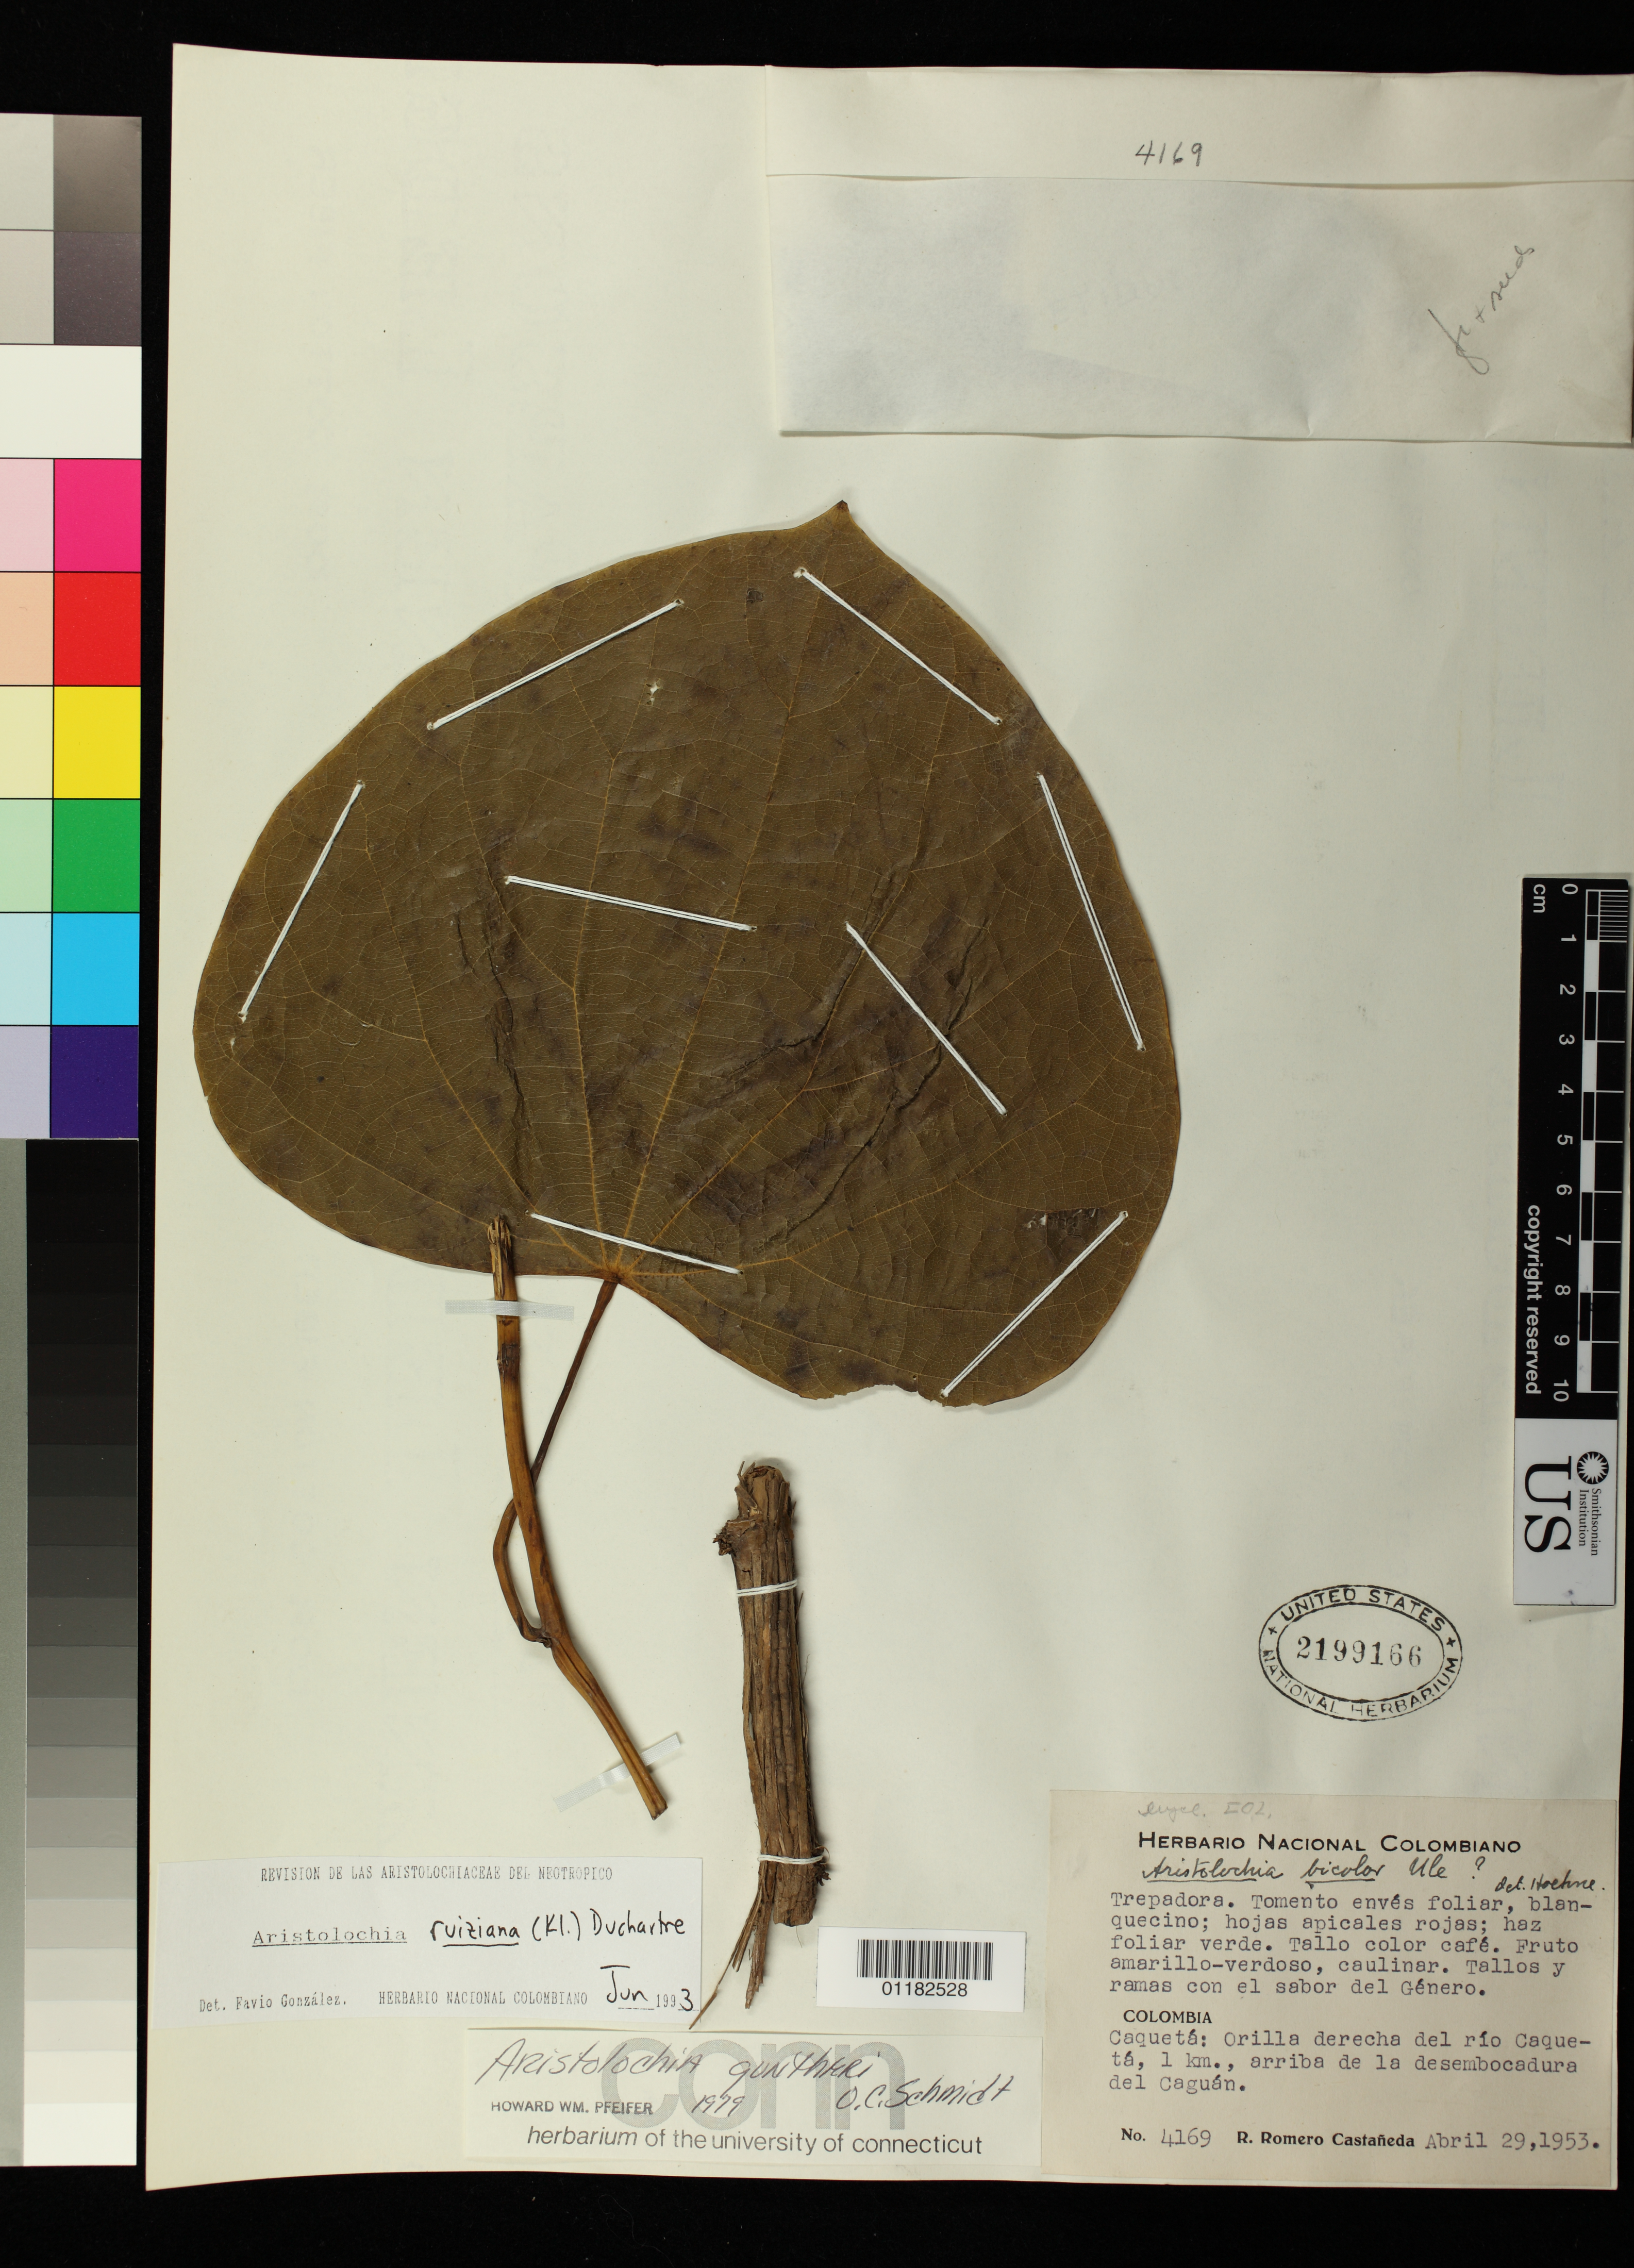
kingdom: Plantae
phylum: Tracheophyta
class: Magnoliopsida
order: Piperales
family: Aristolochiaceae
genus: Aristolochia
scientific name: Aristolochia ruiziana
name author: (Klotzsch) Duch.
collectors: R. Romero Castañeda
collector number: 4169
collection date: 1953-04-29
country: Colombia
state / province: Caquetá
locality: Orilla derecha del Rio Caqueta. 1 km. arriba de la desembocadura del Caguan.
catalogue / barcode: US 2199166